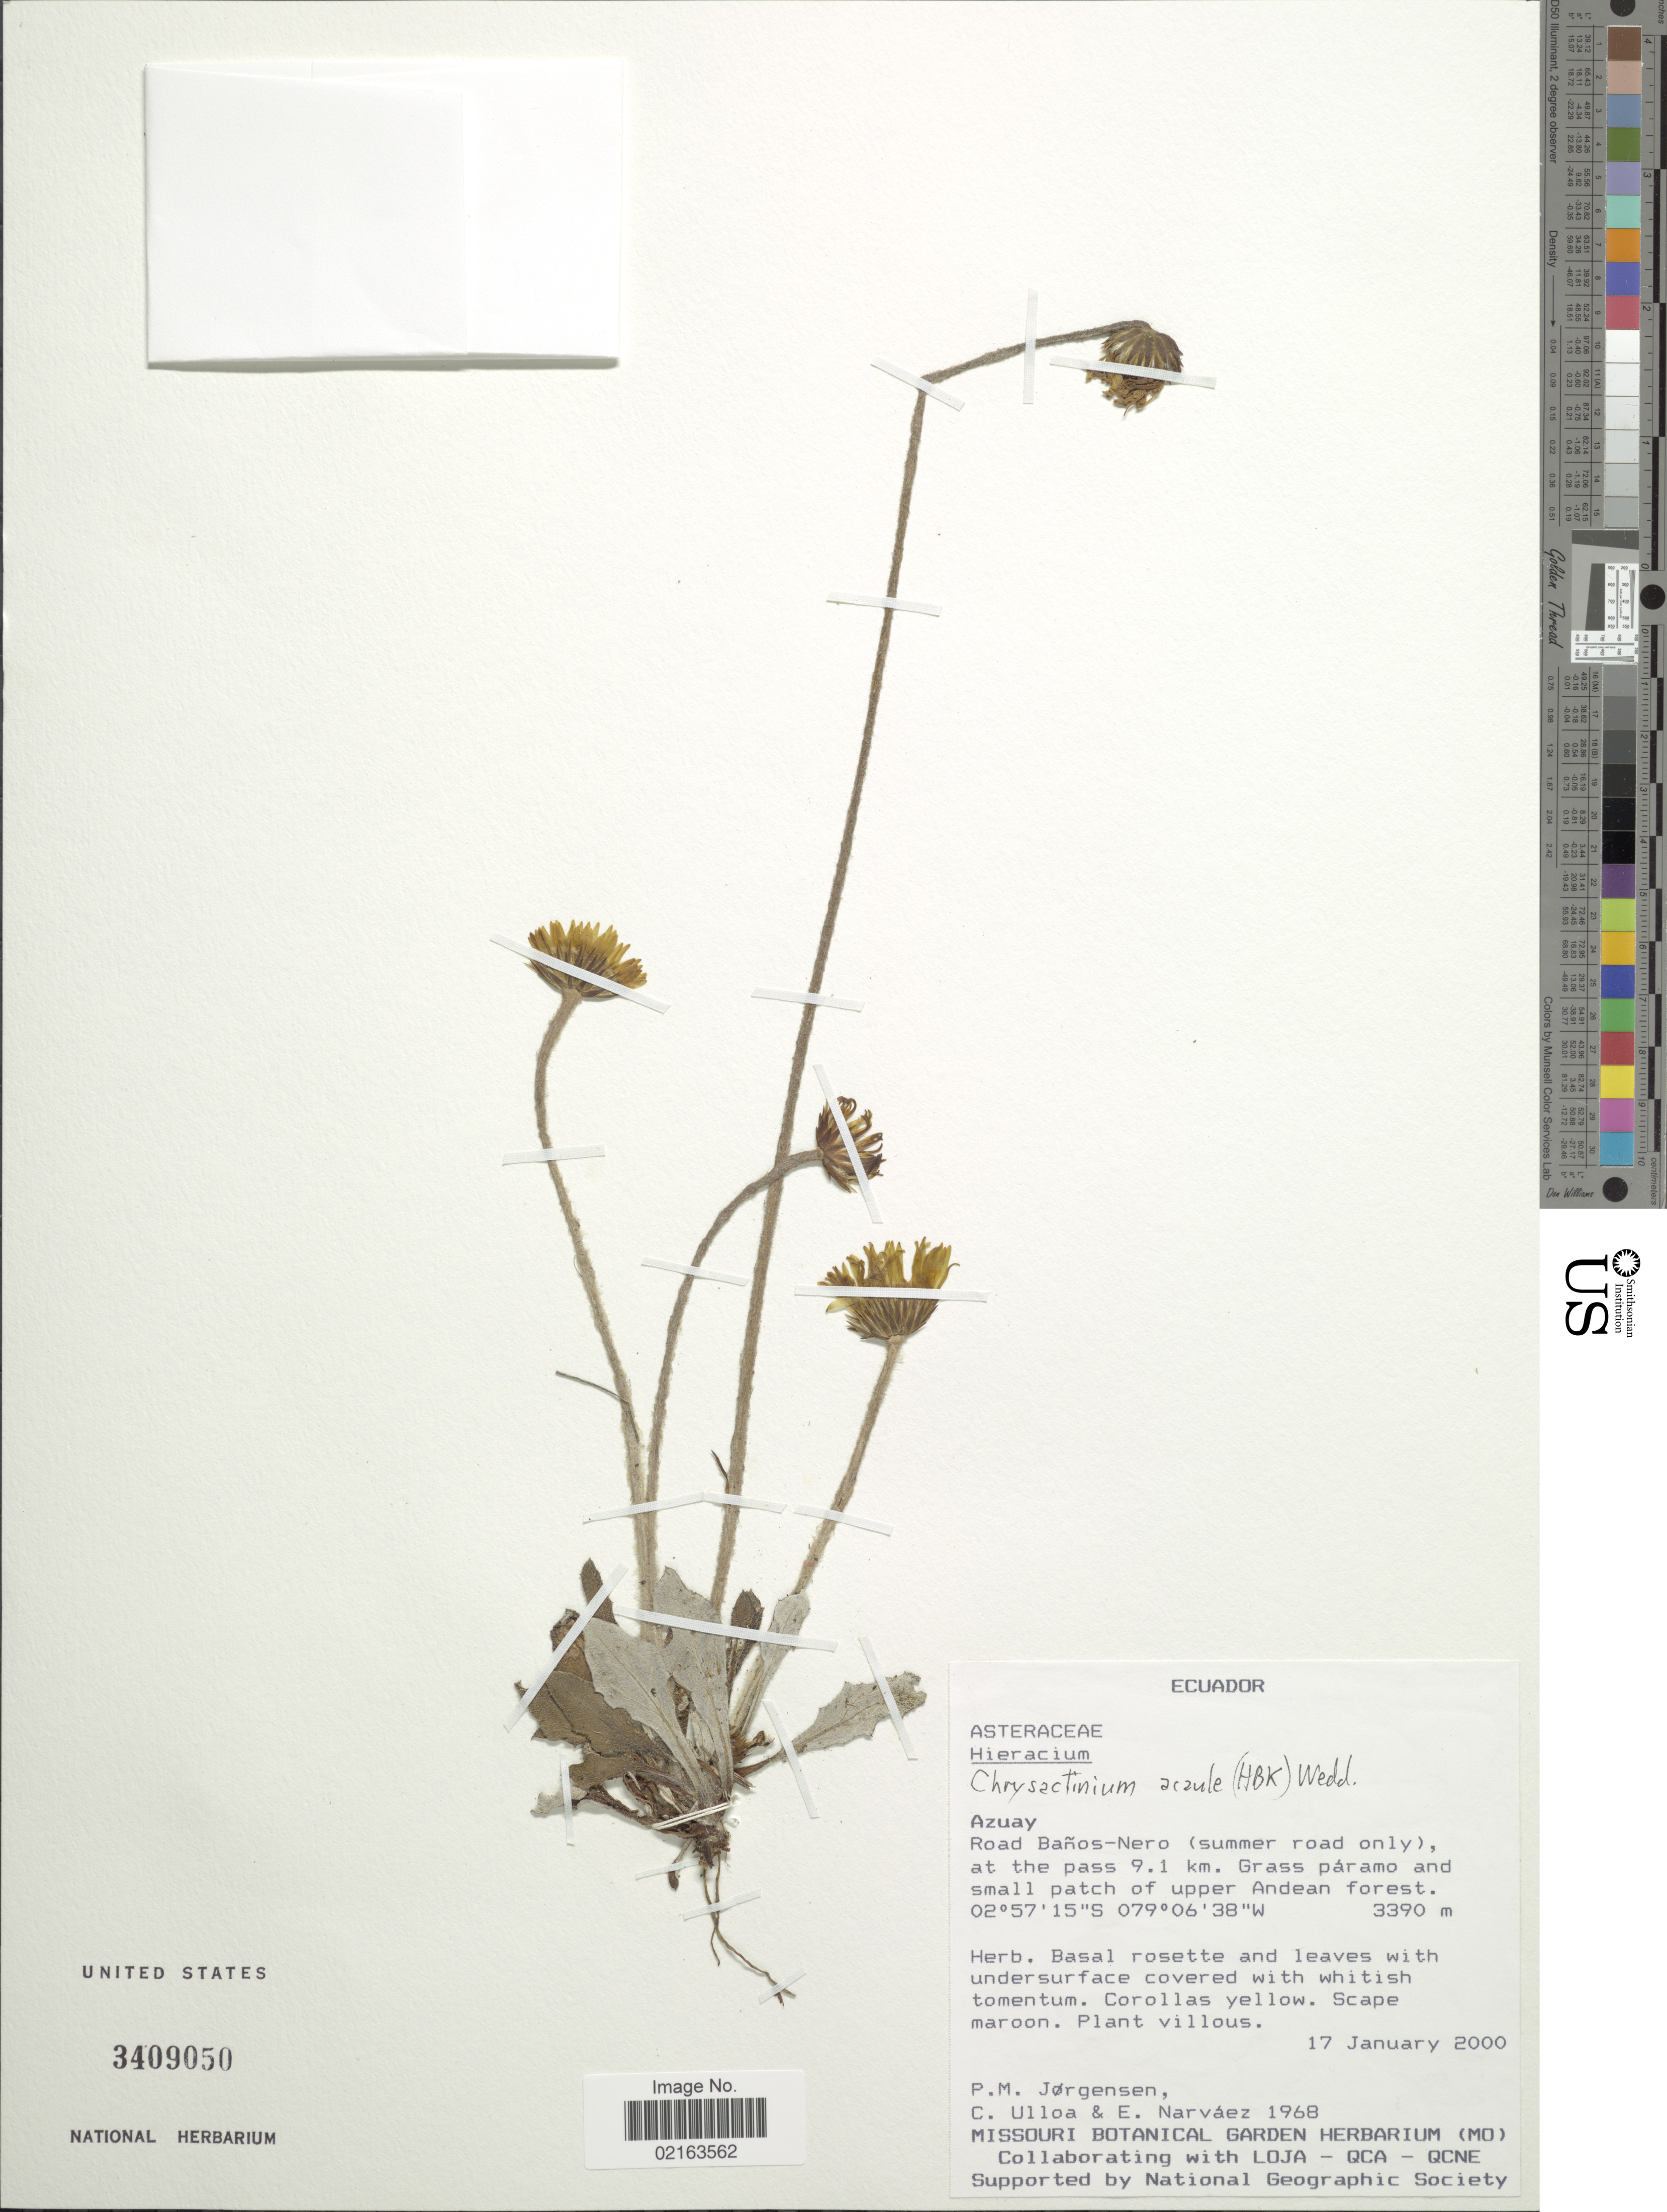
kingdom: Plantae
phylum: Tracheophyta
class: Magnoliopsida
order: Asterales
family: Asteraceae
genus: Chrysactinium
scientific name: Chrysactinium acaule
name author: (Kunth) Wedd.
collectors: P. Jørgensen, C. Ulloa & E. Narváez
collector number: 1968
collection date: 2000-01-17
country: Ecuador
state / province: Azuay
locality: Azuay. Road Baños-Nero (summer road only), at the pass 9.1 km. Grass páramo and small patch of upper Andean forest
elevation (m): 3390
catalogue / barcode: US 3409050